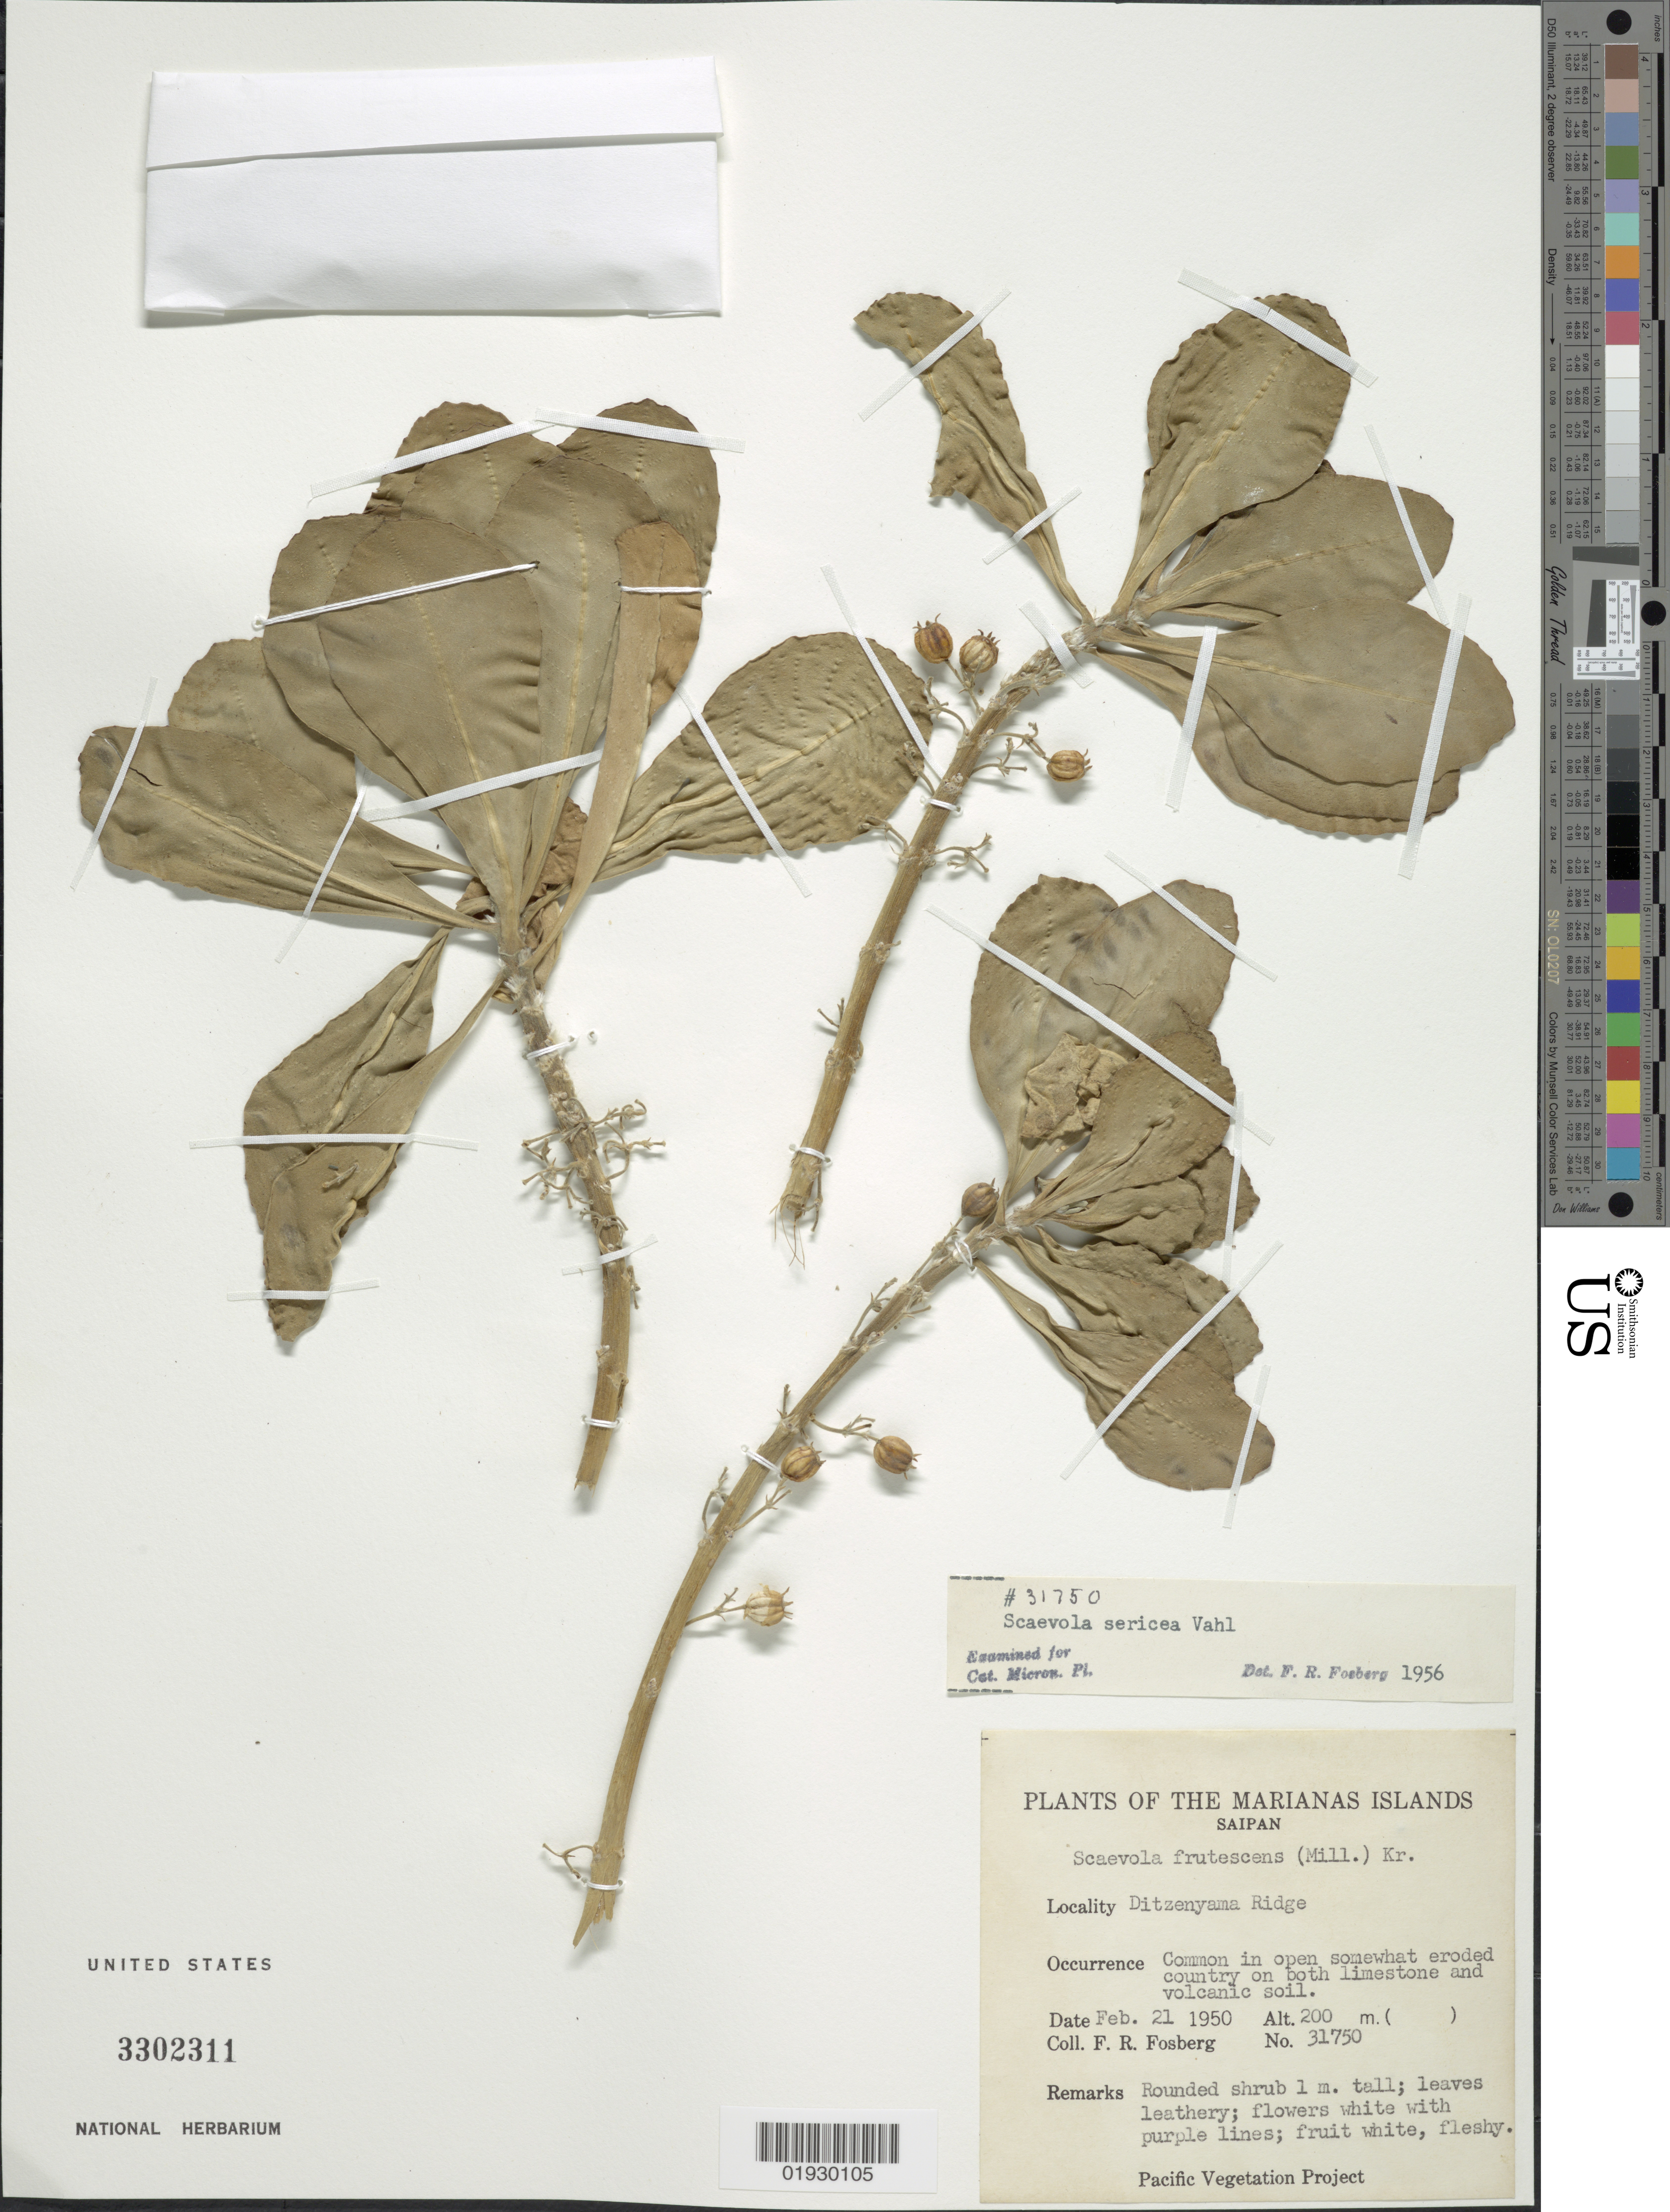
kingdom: Plantae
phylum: Tracheophyta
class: Magnoliopsida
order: Asterales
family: Goodeniaceae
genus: Scaevola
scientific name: Scaevola sericea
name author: Vahl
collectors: F. R. Fosberg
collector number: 31750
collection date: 1950-02-21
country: Northern Mariana Islands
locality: Saipan, Ditzenyama Ridge, Marianas Islands.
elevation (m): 200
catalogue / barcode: US 3302311